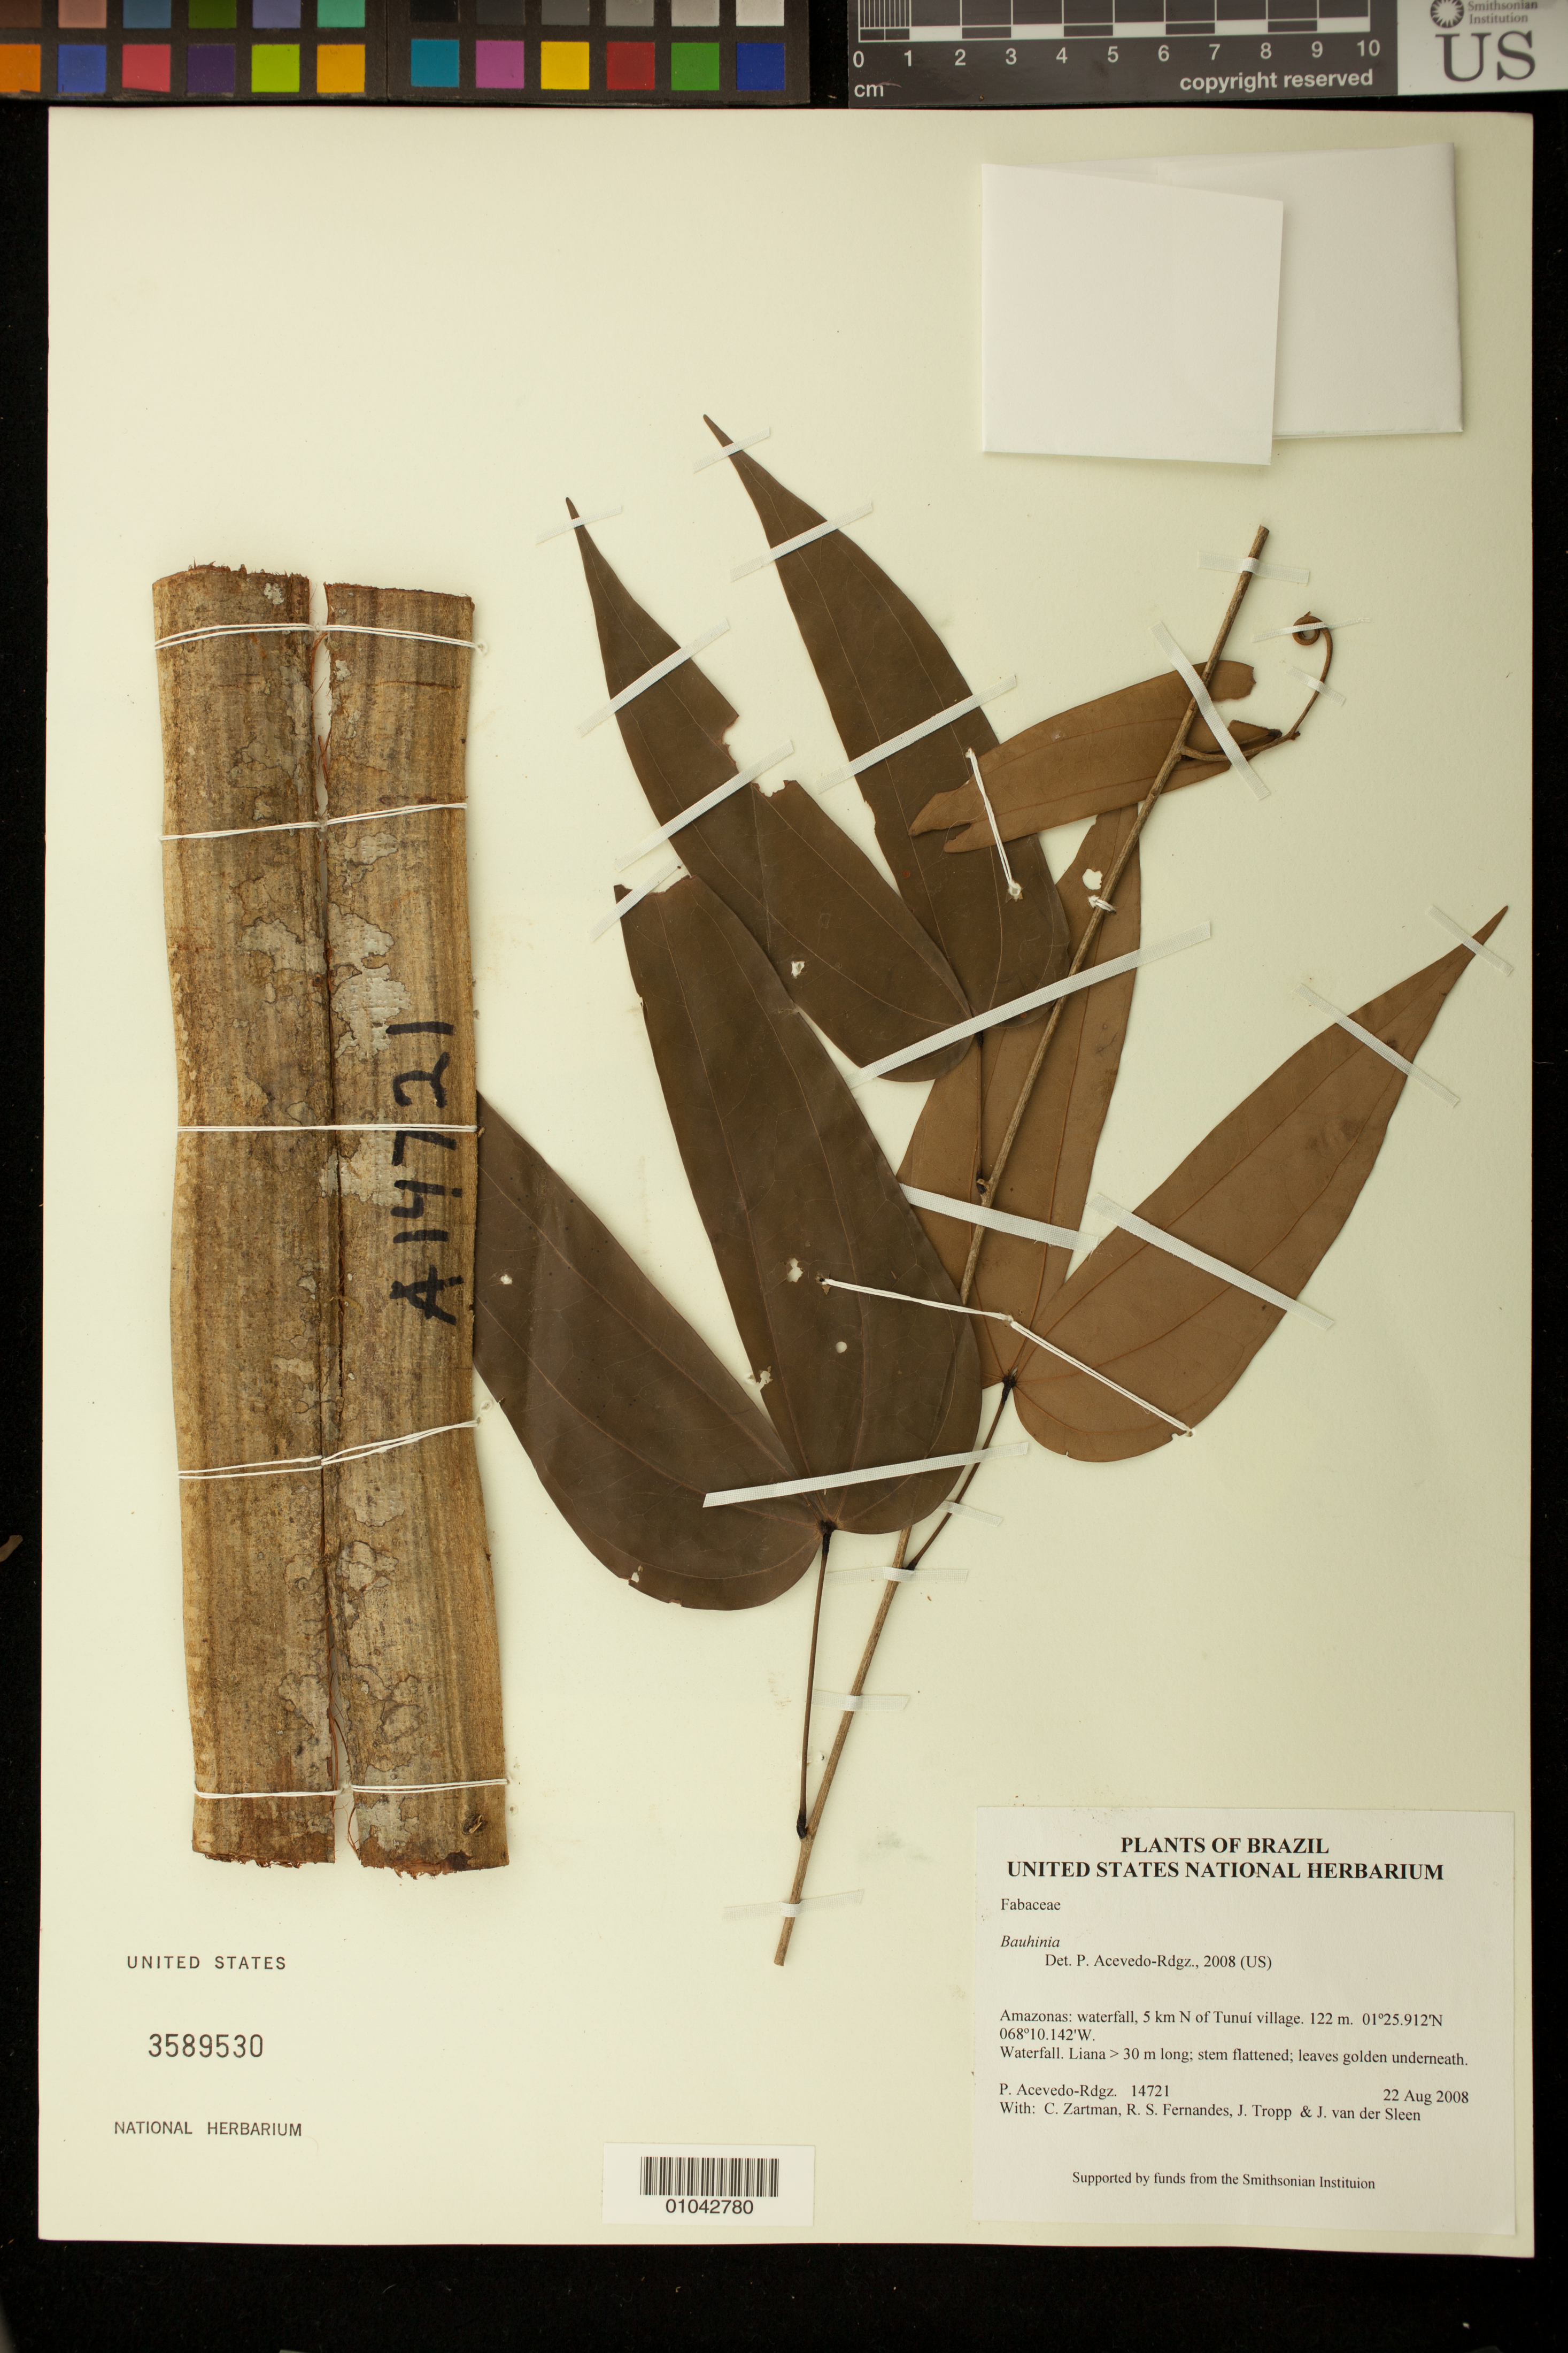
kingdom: Plantae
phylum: Tracheophyta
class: Magnoliopsida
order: Fabales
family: Fabaceae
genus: Schnella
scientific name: Schnella splendens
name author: Benth.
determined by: Acevedo-Rodriguez, P., (US), Smithsonian Institution - National Museum of Natural History (UNITED STATES)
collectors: P. Acevedo-Rodr., C. Zartman, R. Fernandes, J. Tropp & J. Sleen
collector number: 14721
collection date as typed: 22 Aug 2008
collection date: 2008-08-22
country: Brazil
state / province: Amazonas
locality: Amazonas: waterfall, 5 km N of Tunuí village.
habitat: Waterfall.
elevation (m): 122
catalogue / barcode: US 3589530